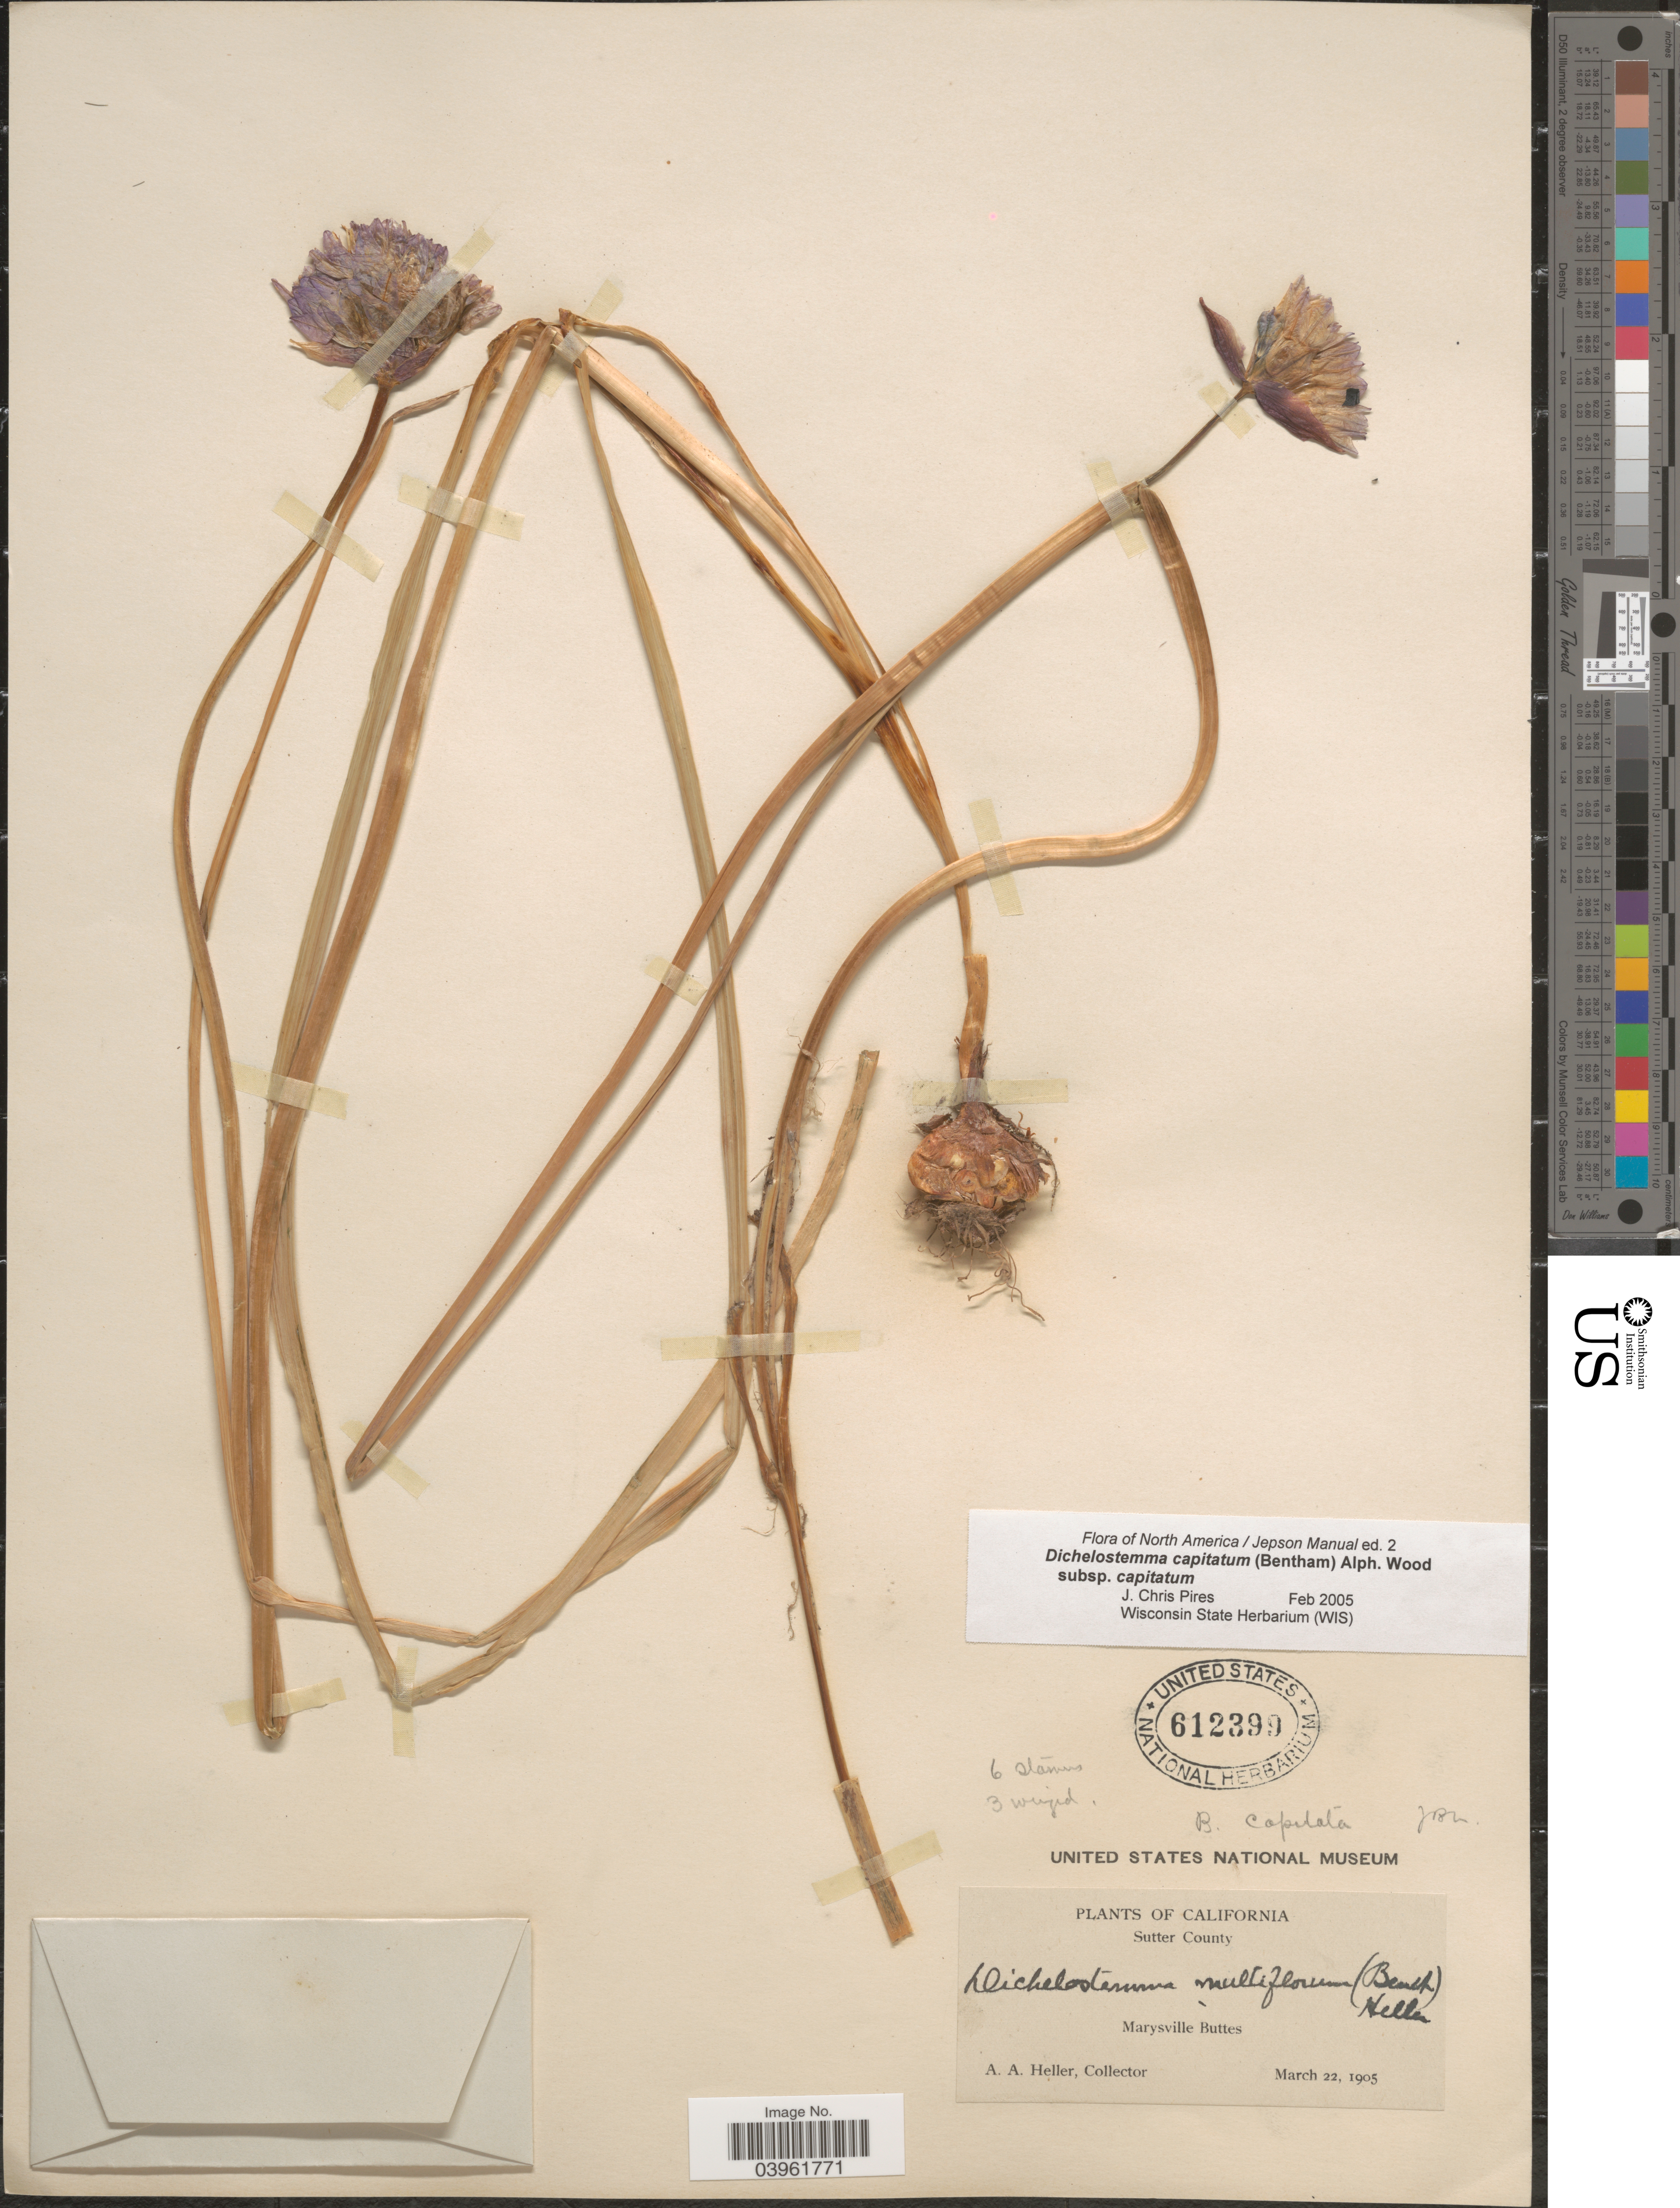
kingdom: Plantae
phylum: Tracheophyta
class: Liliopsida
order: Asparagales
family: Asparagaceae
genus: Dichelostemma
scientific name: Dichelostemma capitatum subsp. capitatum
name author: (Benth.) Alph. Wood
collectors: A. A. Heller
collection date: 1905-03-22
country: United States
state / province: California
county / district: Sutter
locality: Sutter County. Marysville Buttes.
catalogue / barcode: US 612399